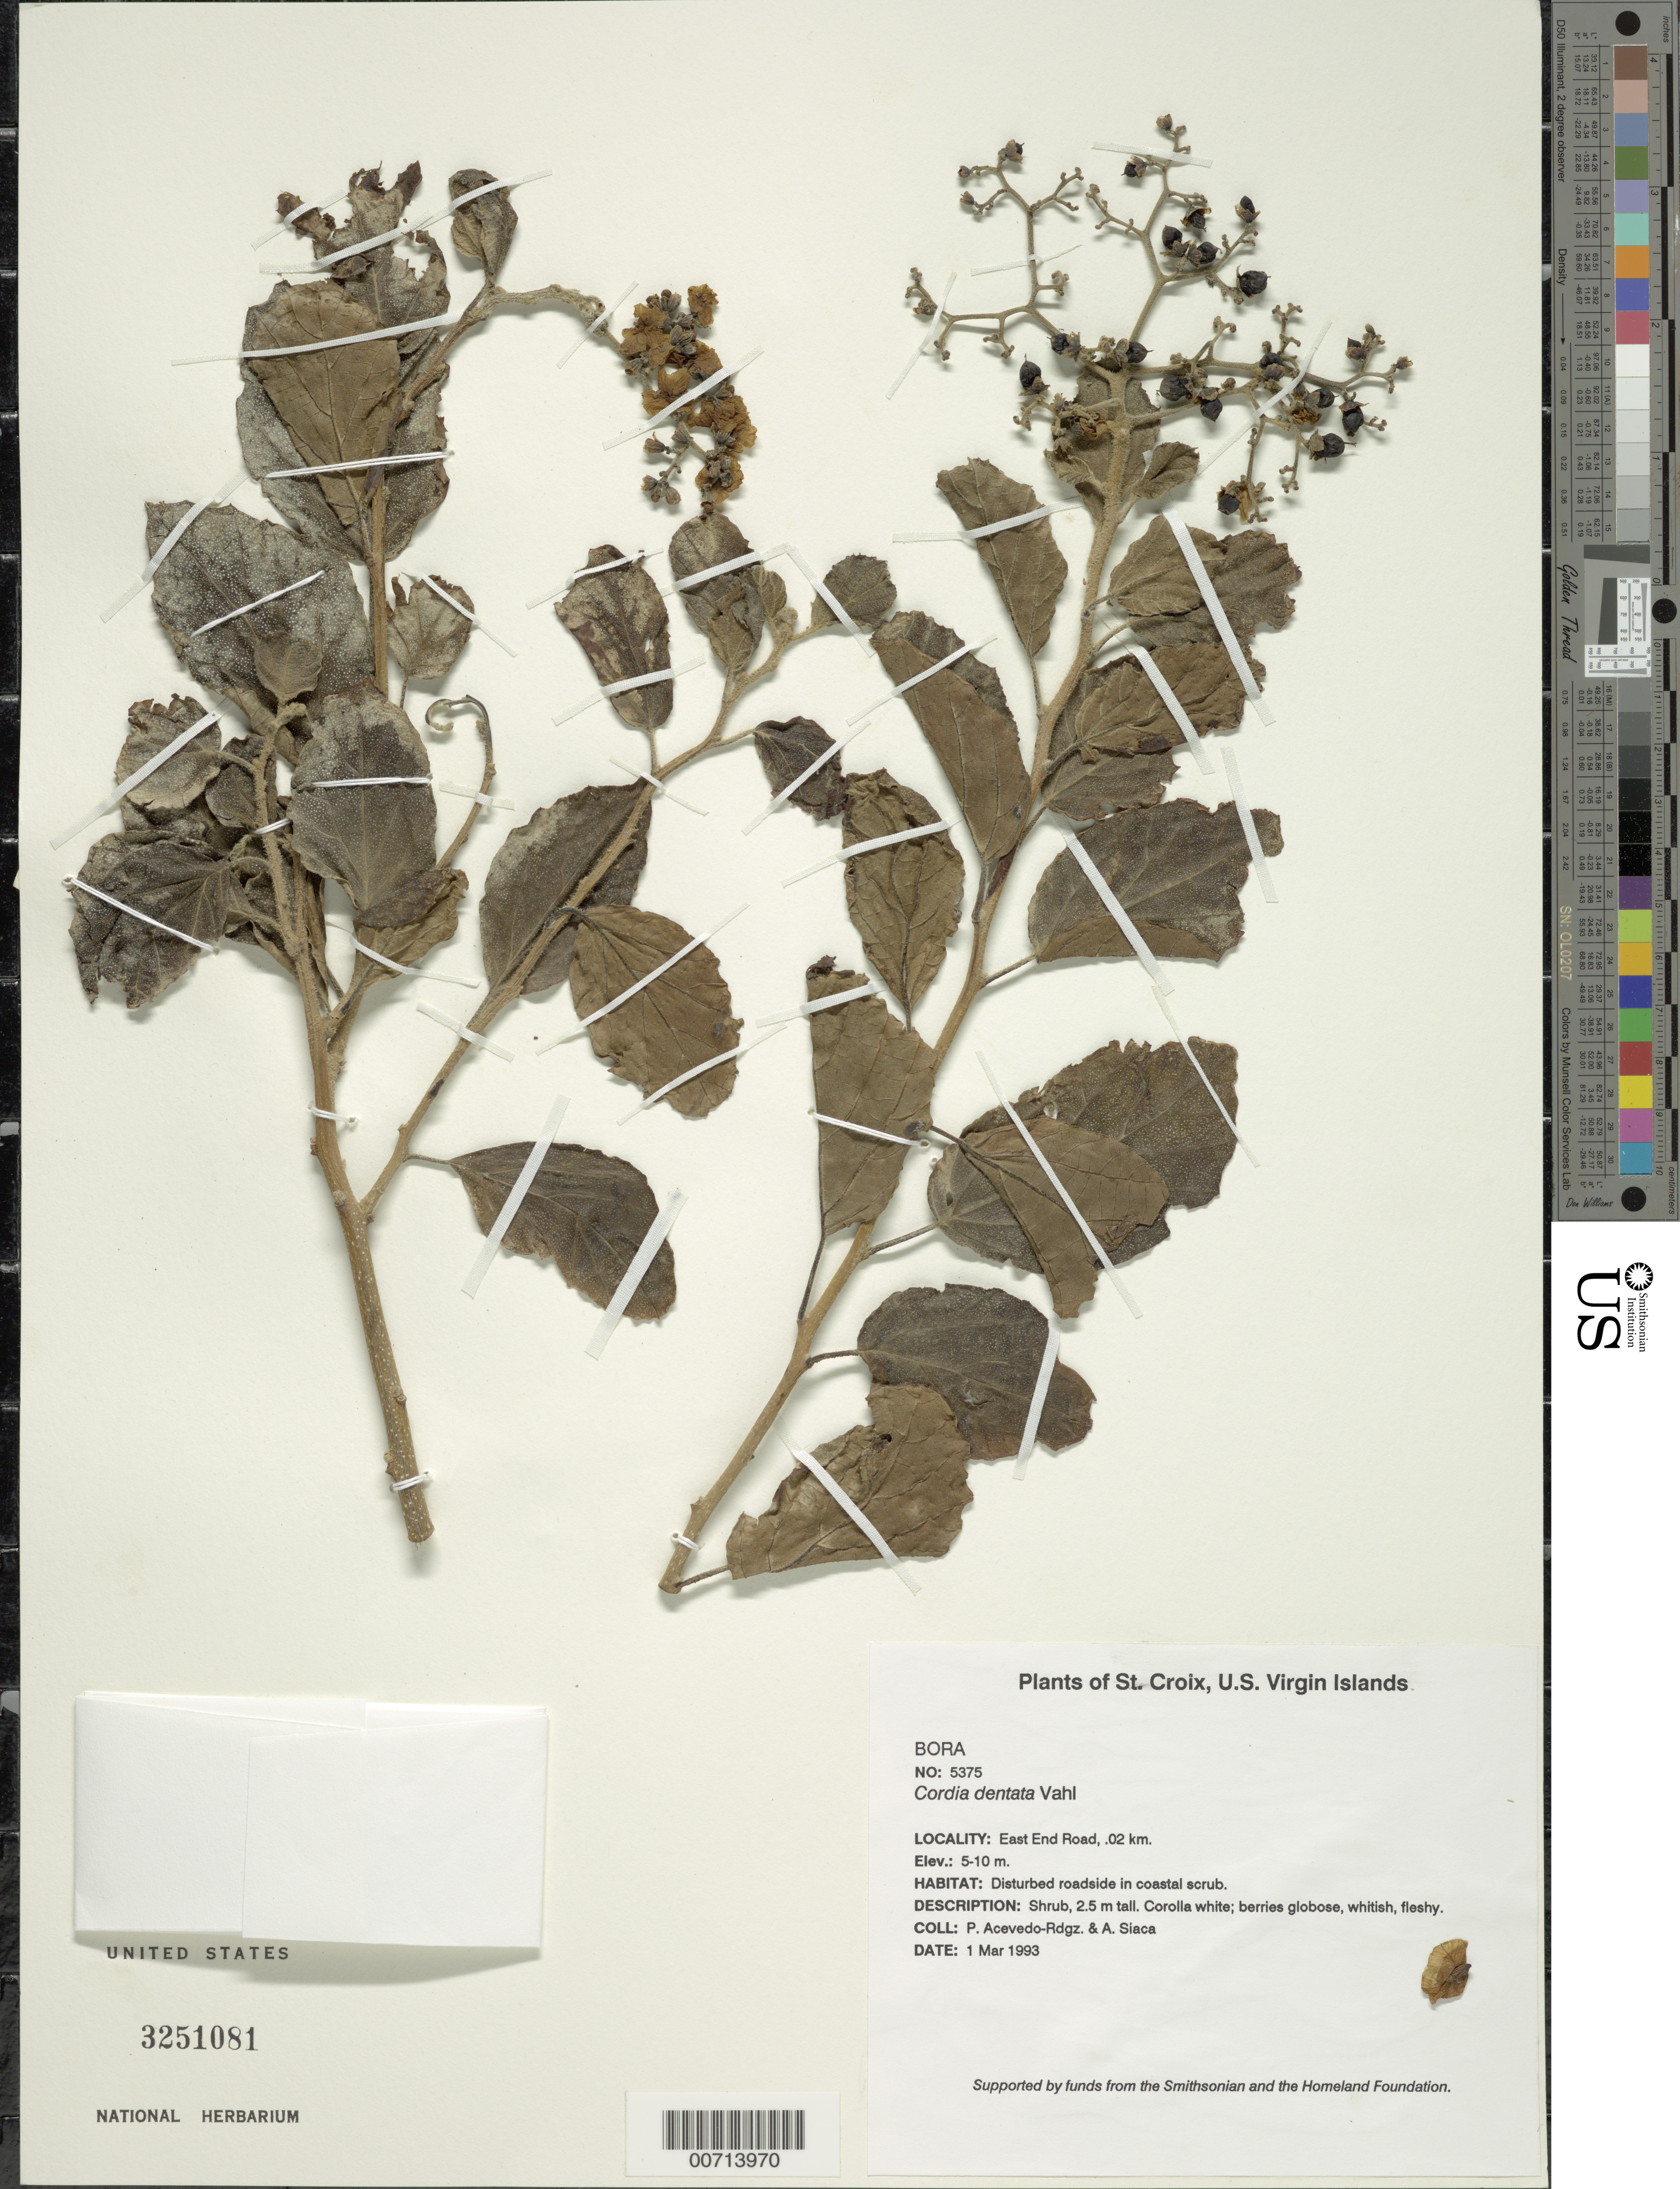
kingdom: Plantae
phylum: Tracheophyta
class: Magnoliopsida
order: Boraginales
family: Cordiaceae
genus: Cordia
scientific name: Cordia dentata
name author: Poir.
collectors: P. Acevedo-Rodr. & A. Siaca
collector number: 5375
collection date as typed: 01 Mar 1993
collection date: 1993-03-01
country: U.S. Virgin Islands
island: St. Croix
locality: East End Road, .02 km.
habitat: Disturbed roadside in coastal scrub.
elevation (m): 5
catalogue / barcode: US 3251081